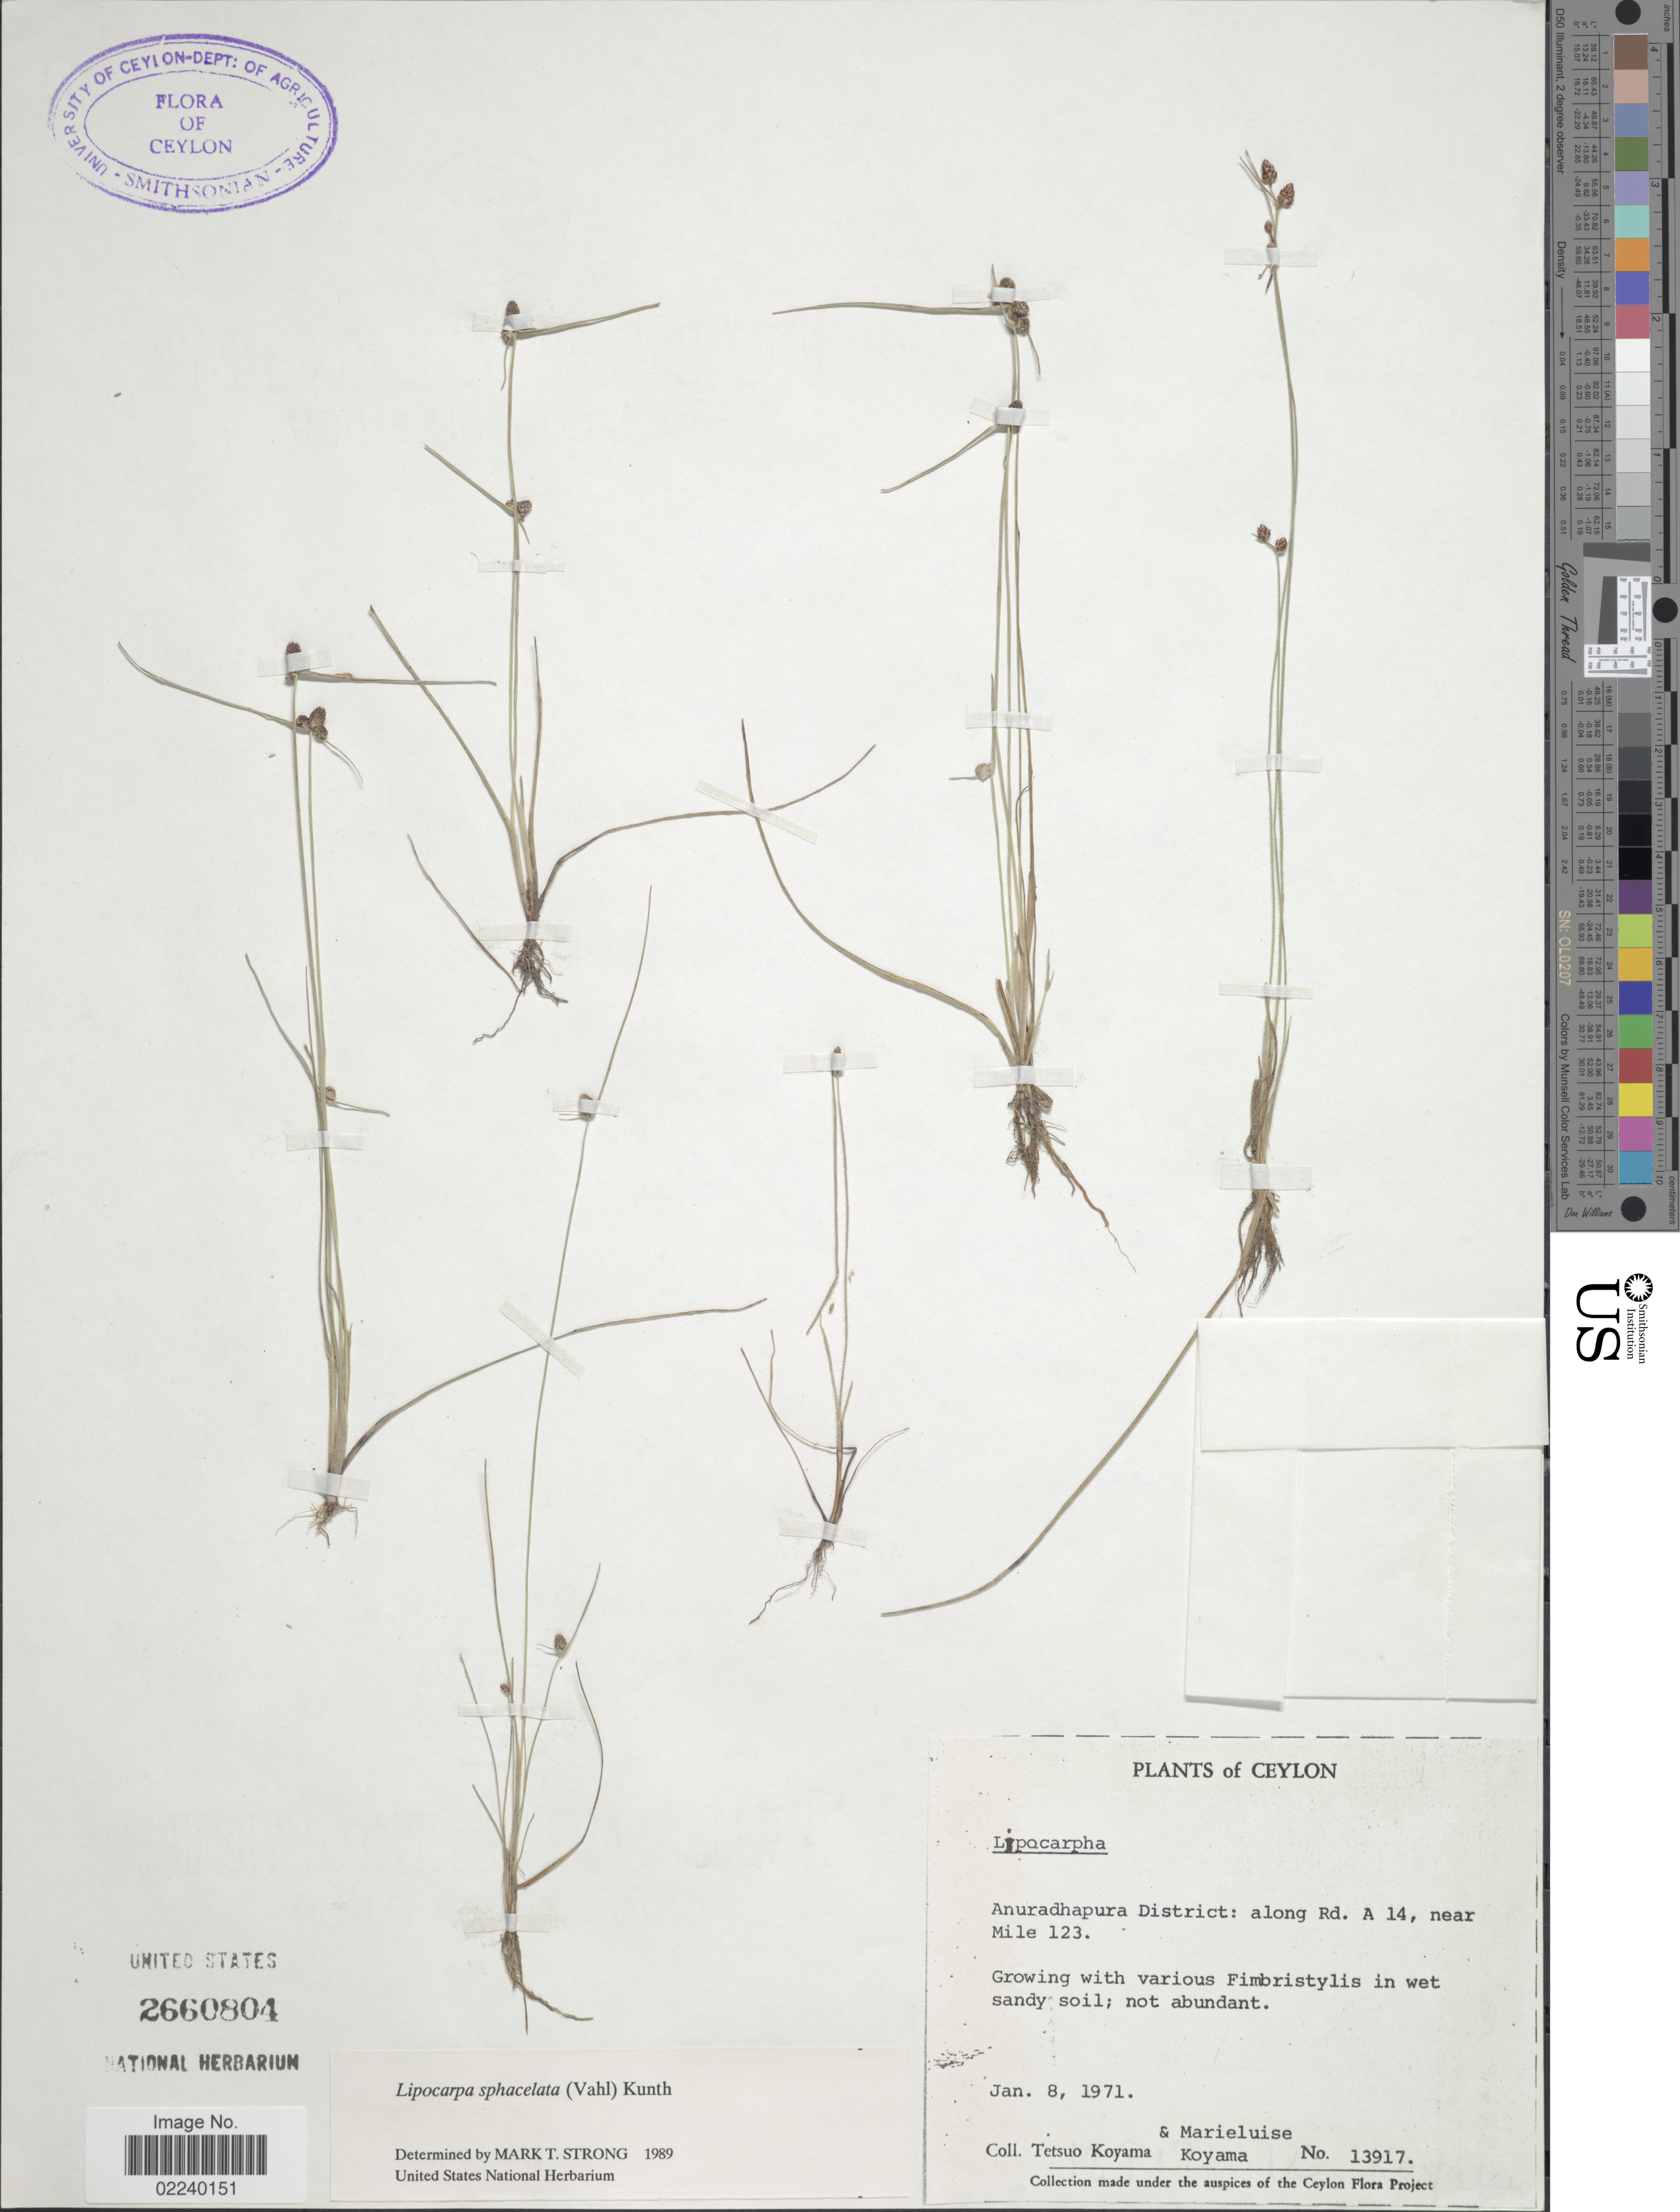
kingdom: Plantae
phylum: Tracheophyta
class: Liliopsida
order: Poales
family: Cyperaceae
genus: Cyperus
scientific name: Cyperus ceylanicus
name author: T. Koyama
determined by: Strong, M. T., (US), Smithsonian Institution - National Museum of Natural History (UNITED STATES)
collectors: T. Koyama & M. Koyama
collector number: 13917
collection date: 1971-01-08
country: Sri Lanka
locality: Ceylon, Anuradhapura District: along Rd. A 14, near Mile 123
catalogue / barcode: US 2660804